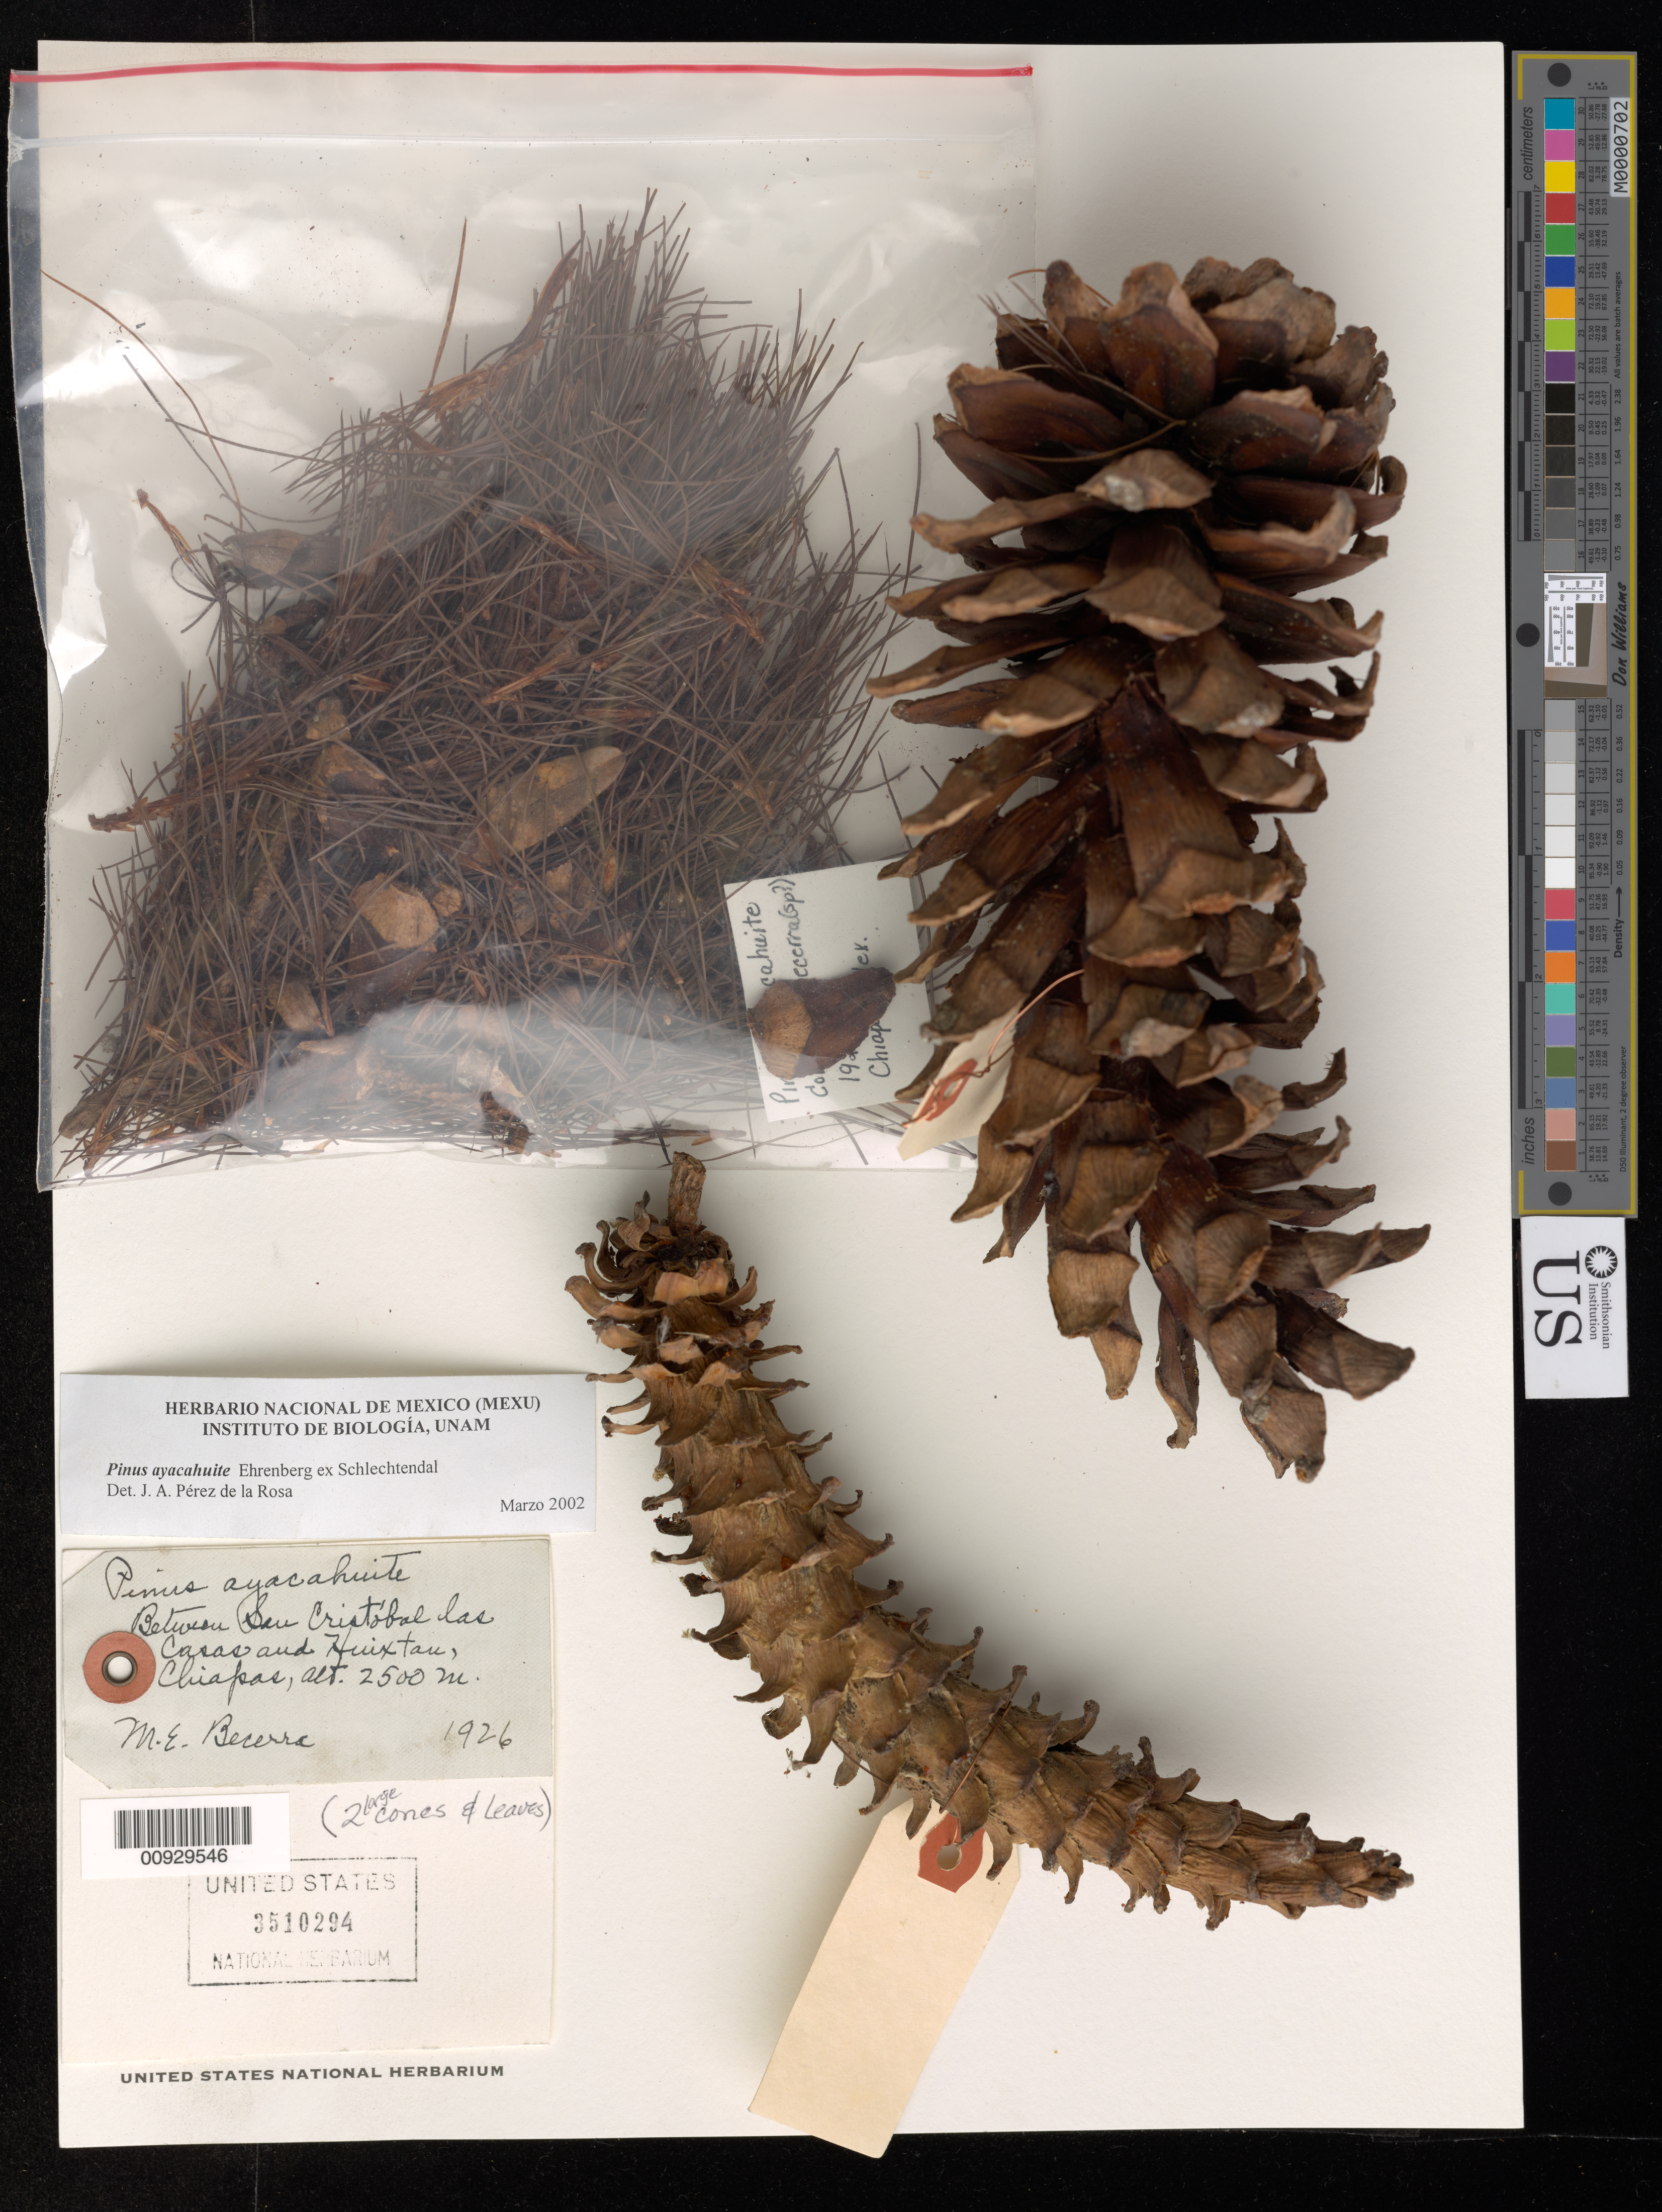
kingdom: Plantae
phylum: Tracheophyta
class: Pinopsida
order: Pinales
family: Pinaceae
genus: Pinus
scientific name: Pinus ayacahuite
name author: Ehrenb. ex Schltdl.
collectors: Becerra, M. E.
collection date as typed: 1926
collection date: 1926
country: Mexico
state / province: Chiapas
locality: Between San Cristóbal las Casas and Huixtán.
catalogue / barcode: US 3510294